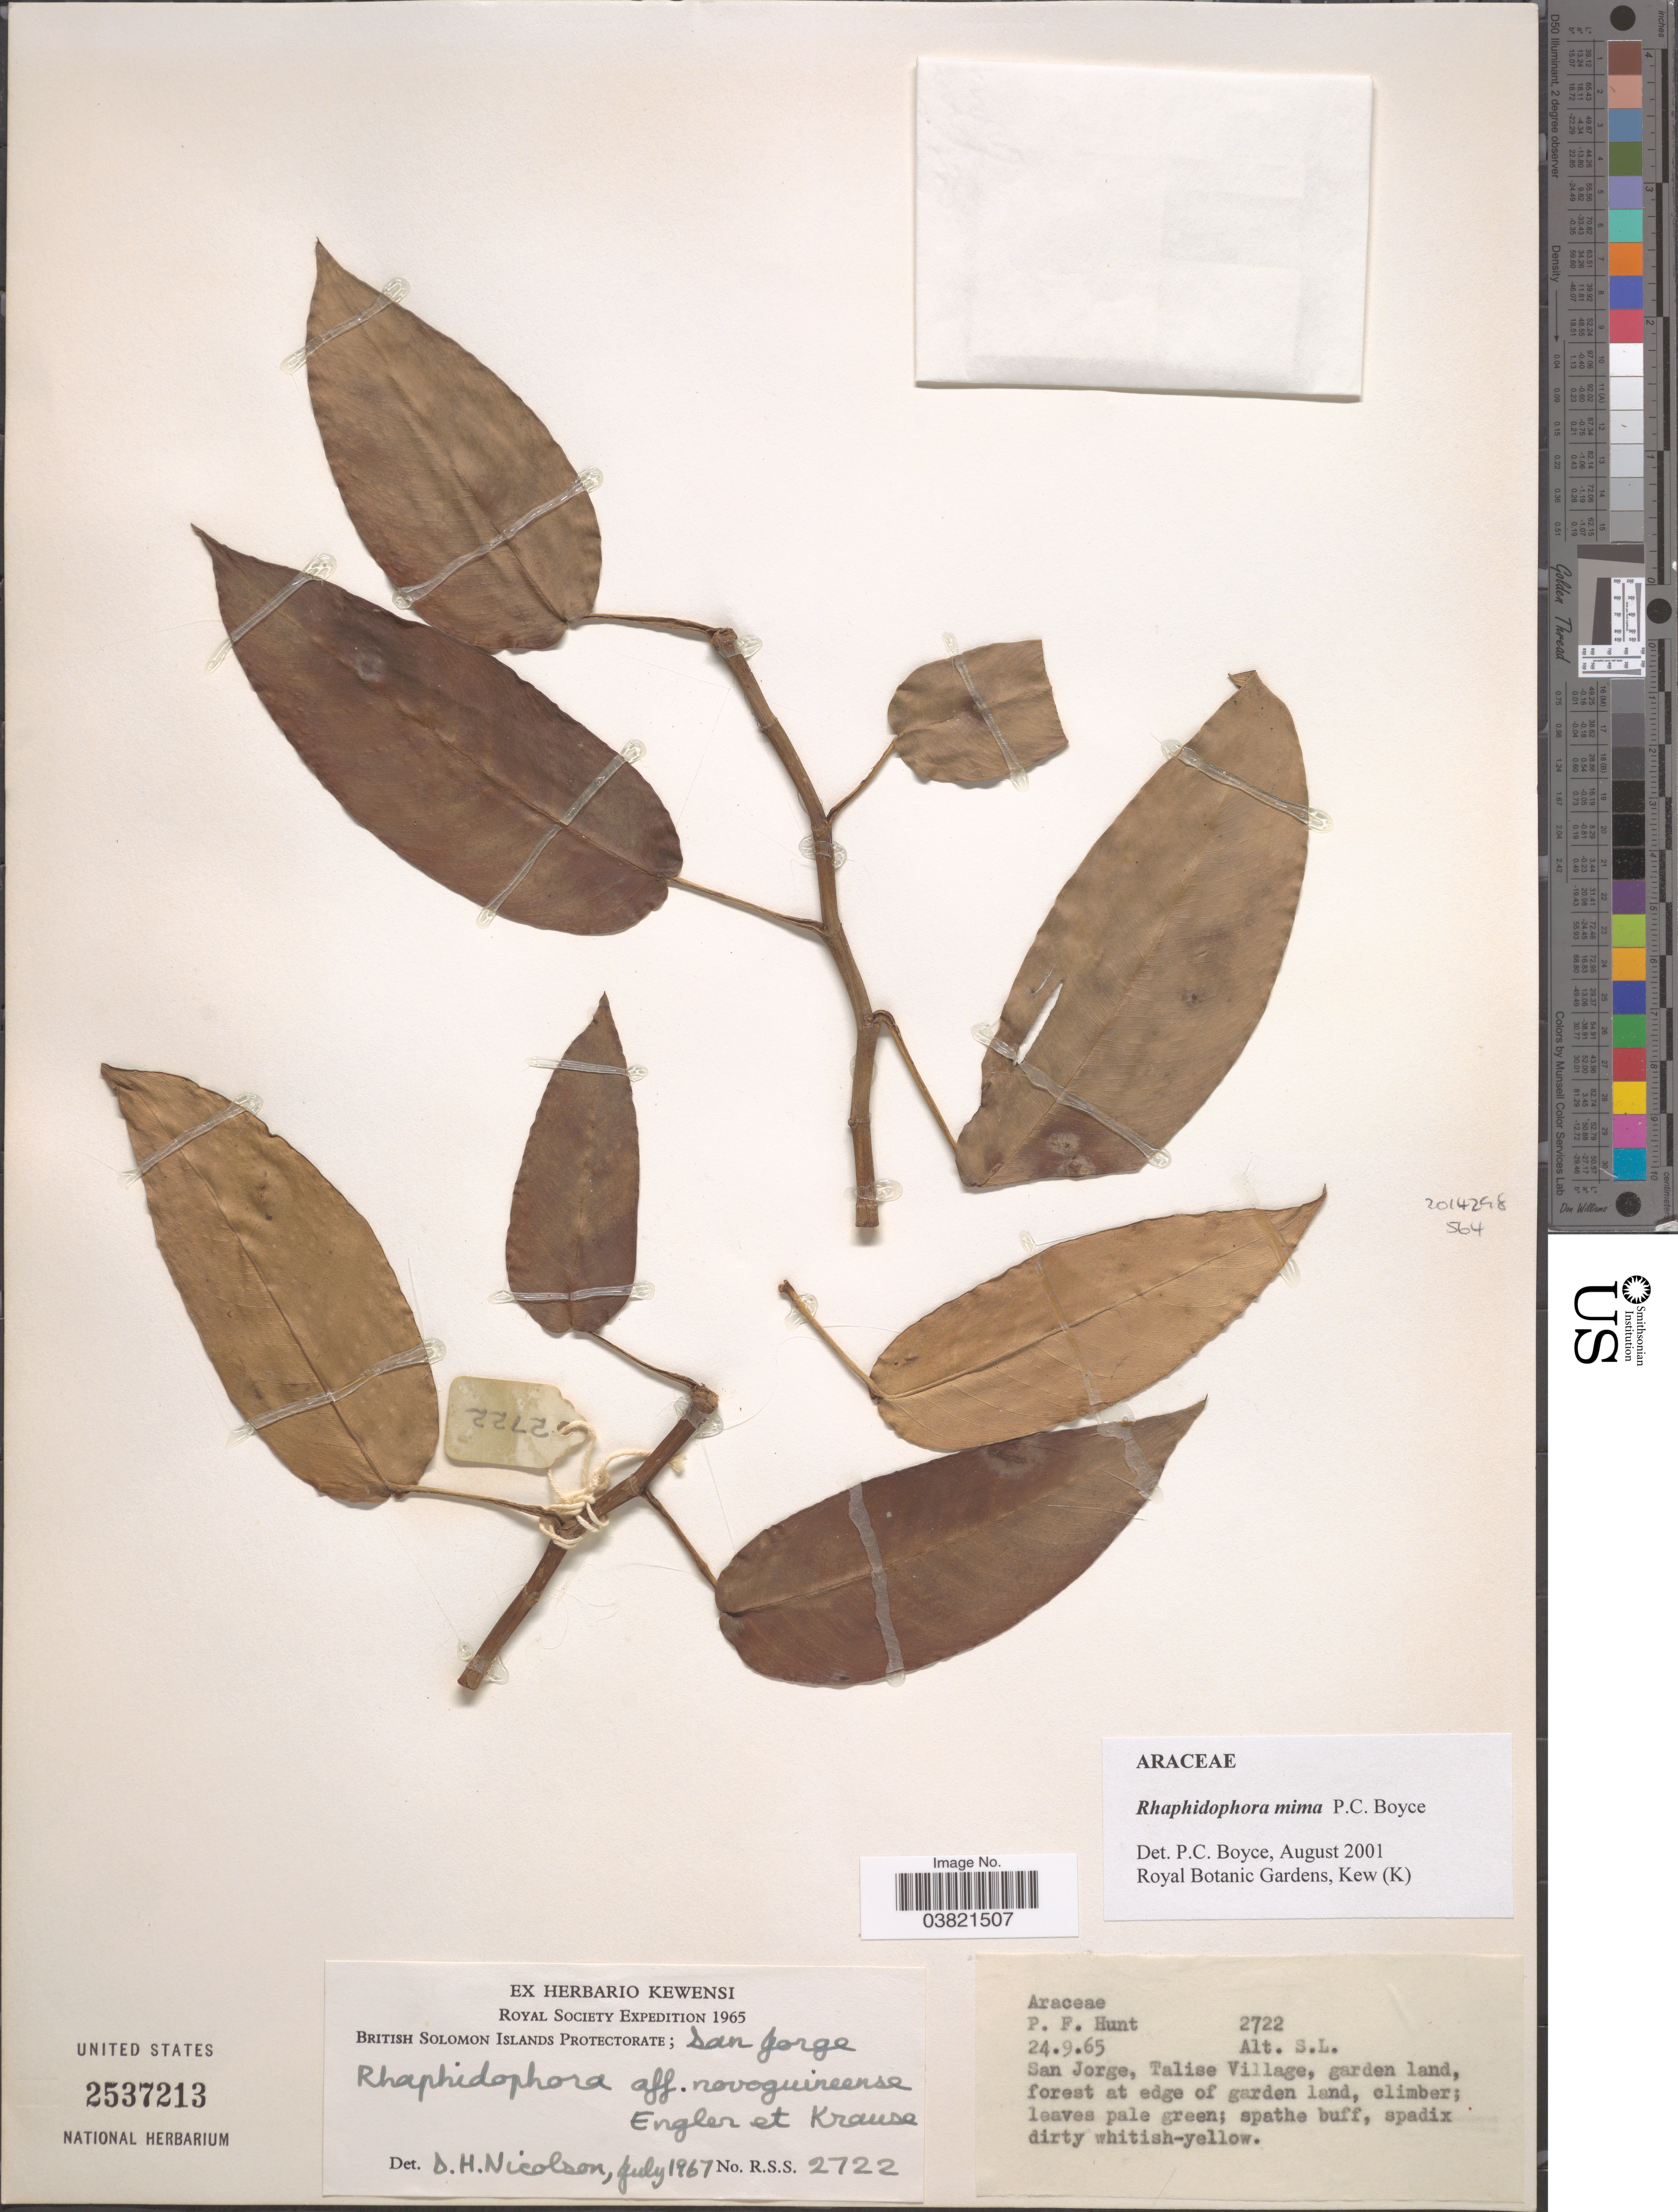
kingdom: Plantae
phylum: Tracheophyta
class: Liliopsida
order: Alismatales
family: Araceae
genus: Rhaphidophora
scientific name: Rhaphidophora mima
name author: P.C. Boyce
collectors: P. F. Hunt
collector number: RSS 2722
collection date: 1965-09-24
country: Solomon Islands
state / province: Solomon Islands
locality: British Solomon Islands Protectorate; San Jorge. San Jorge, Talise Village.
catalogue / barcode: US 2537213